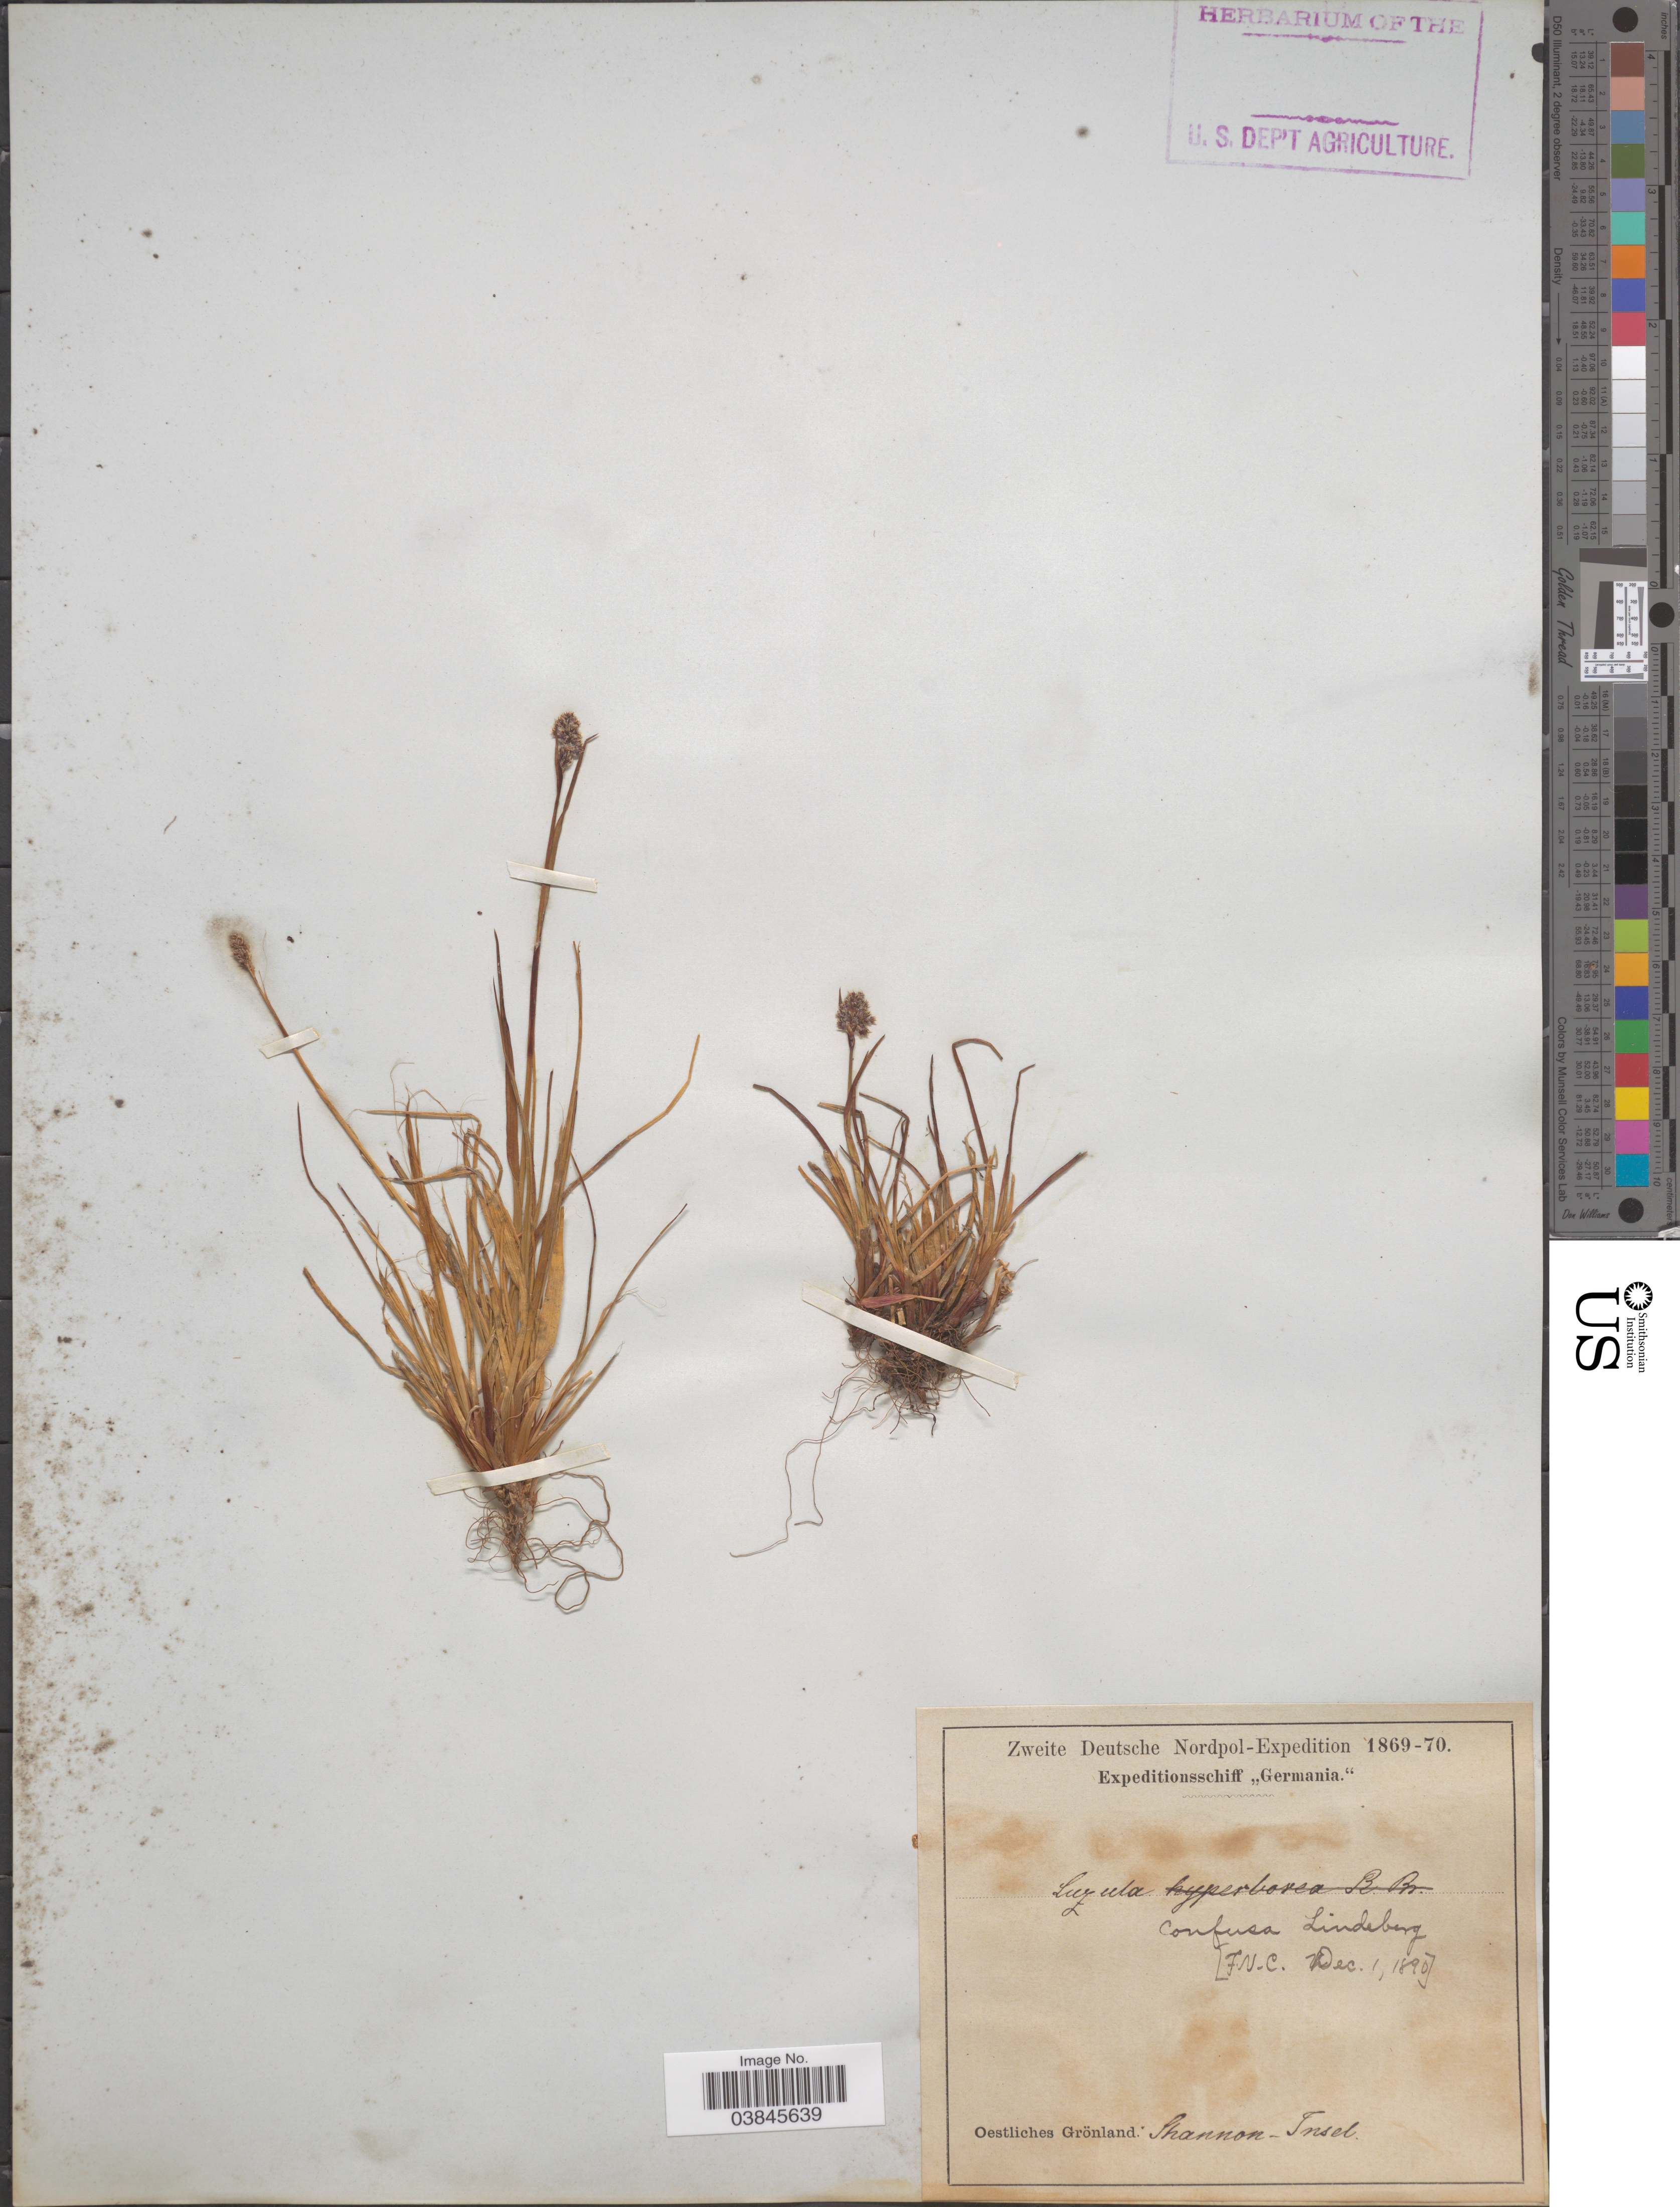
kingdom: Plantae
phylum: Tracheophyta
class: Liliopsida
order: Poales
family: Juncaceae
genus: Luzula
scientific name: Luzula confusa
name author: Lindeb.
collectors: Zweite Deutsche Nordpol-Expedition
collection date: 1869/1870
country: Greenland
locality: Oestliches Grönland. Shannon-Insel.